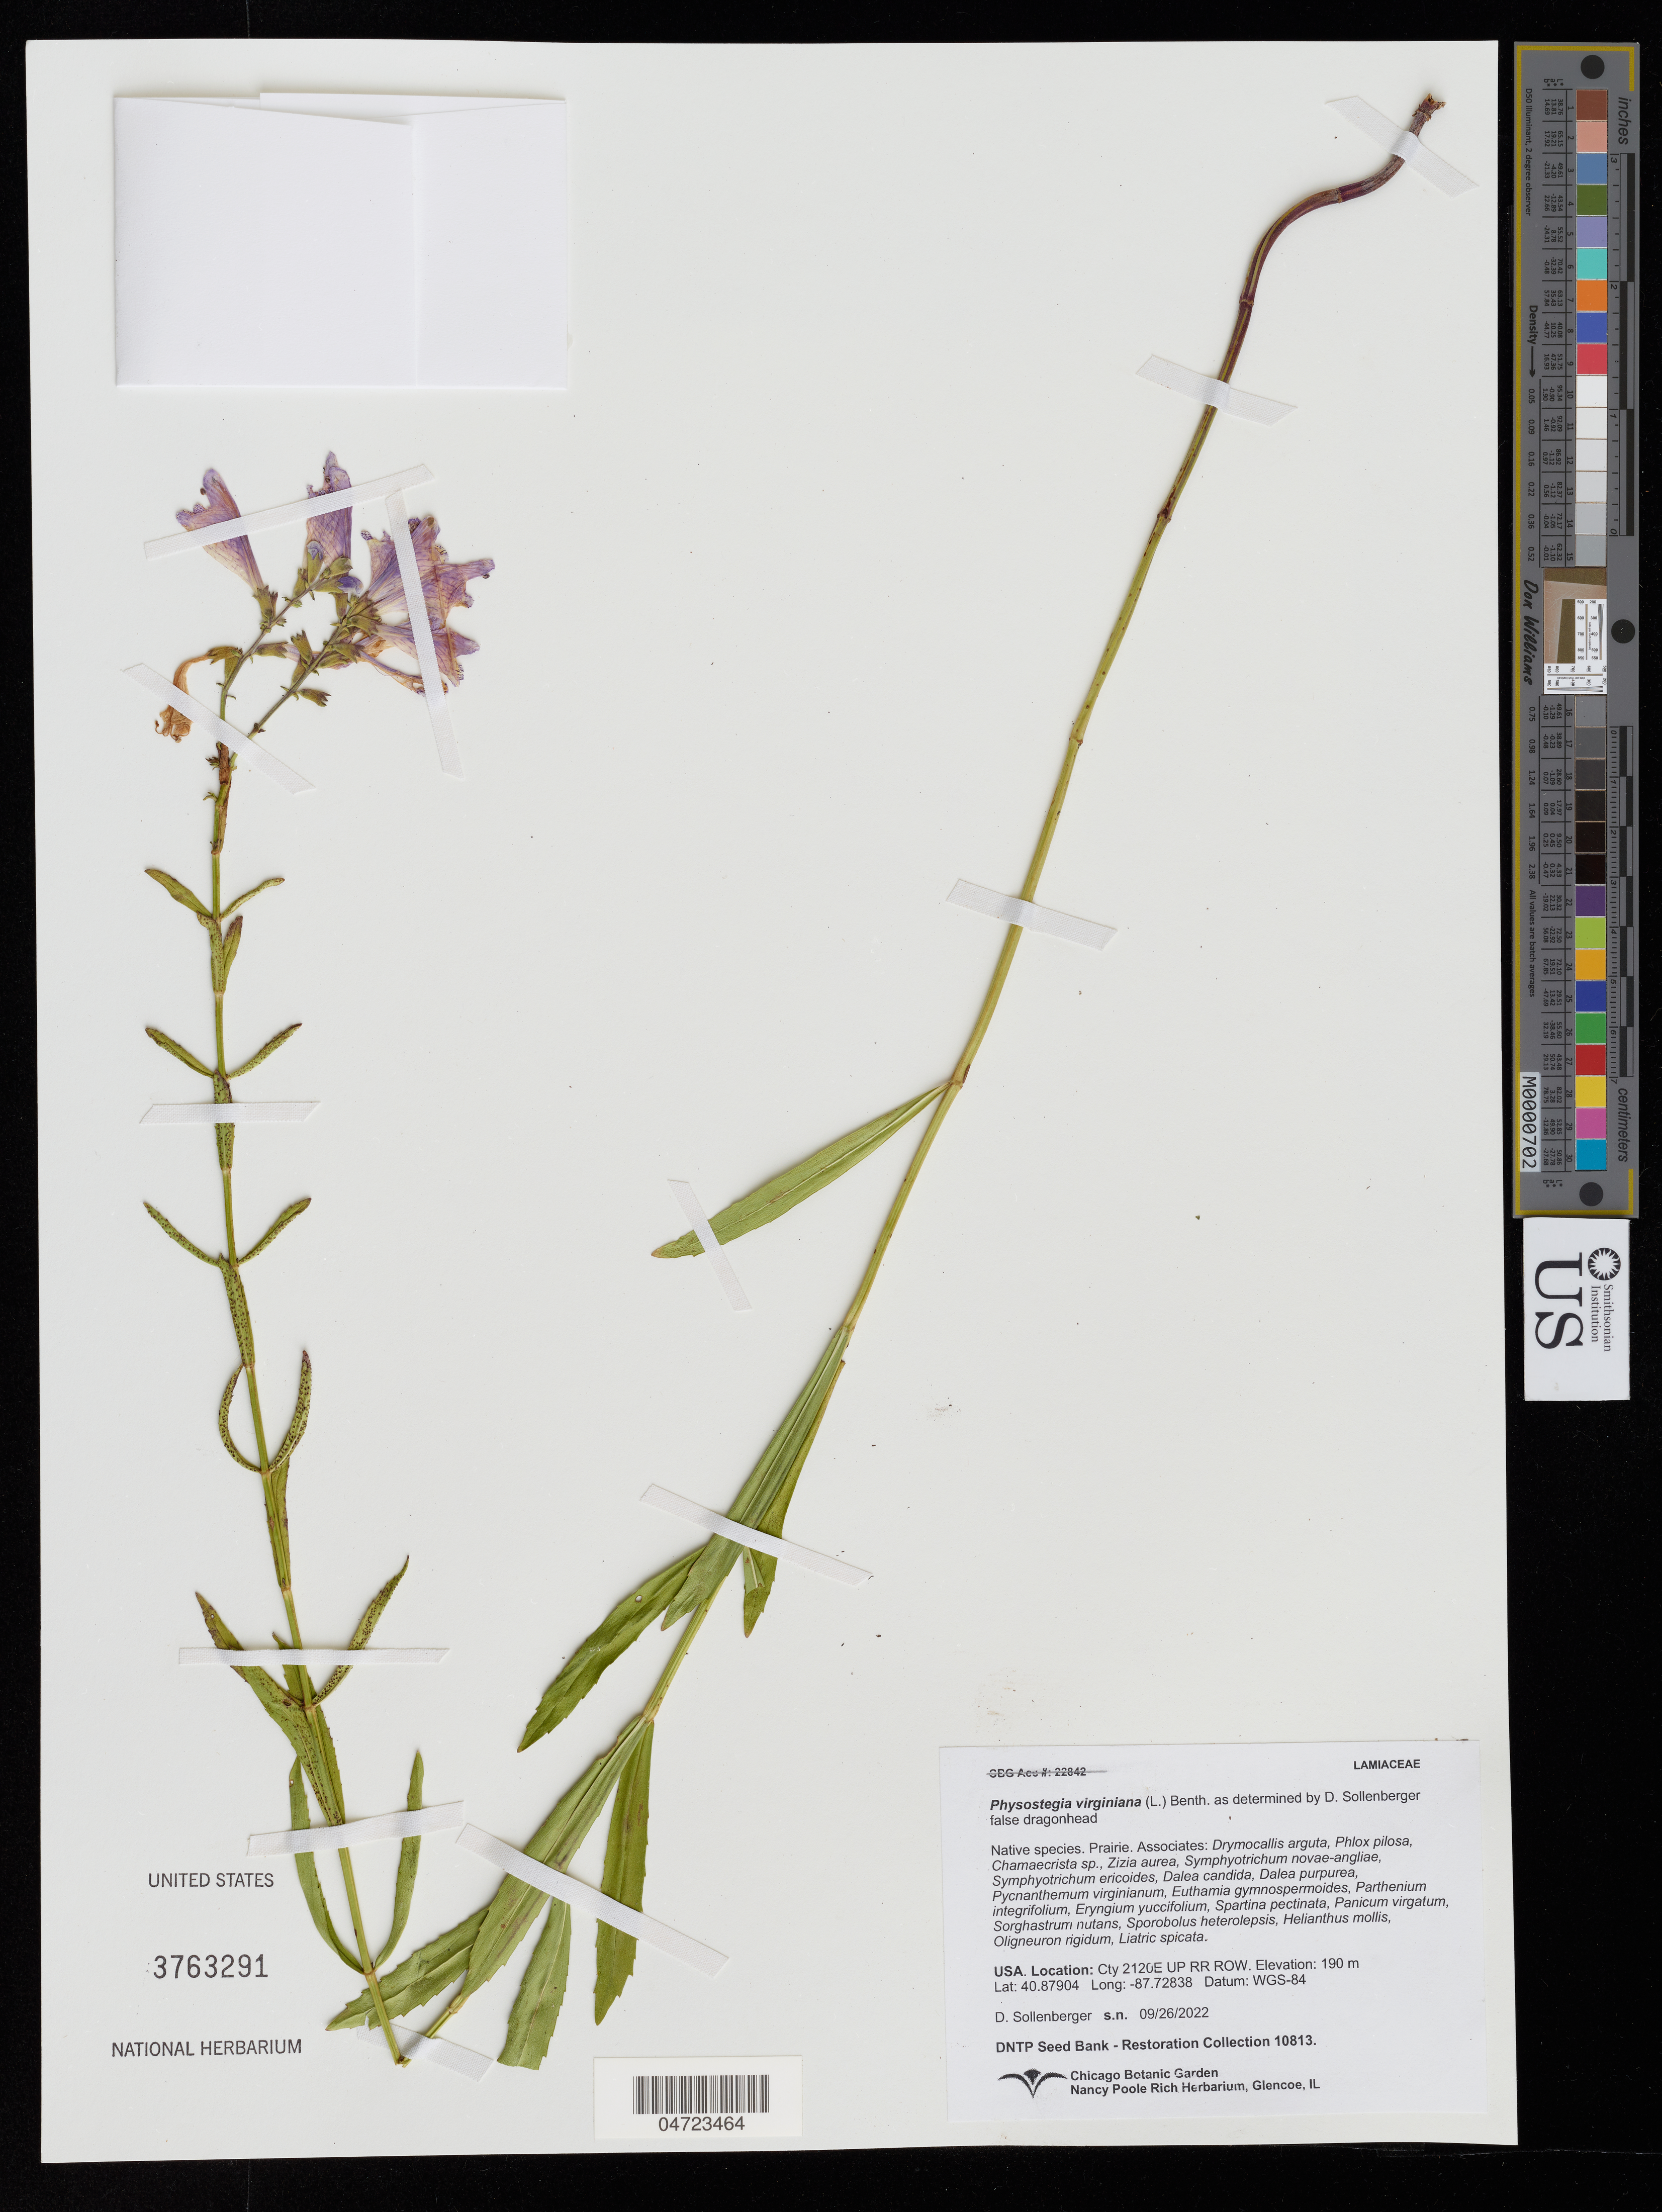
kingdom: Plantae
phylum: Tracheophyta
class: Magnoliopsida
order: Lamiales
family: Lamiaceae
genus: Physostegia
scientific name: Physostegia virginiana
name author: (L.) Benth.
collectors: D. Sollenberger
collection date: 2022-09-26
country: United States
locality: Cty 2120E UP RR ROW.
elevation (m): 190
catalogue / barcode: US 3763291